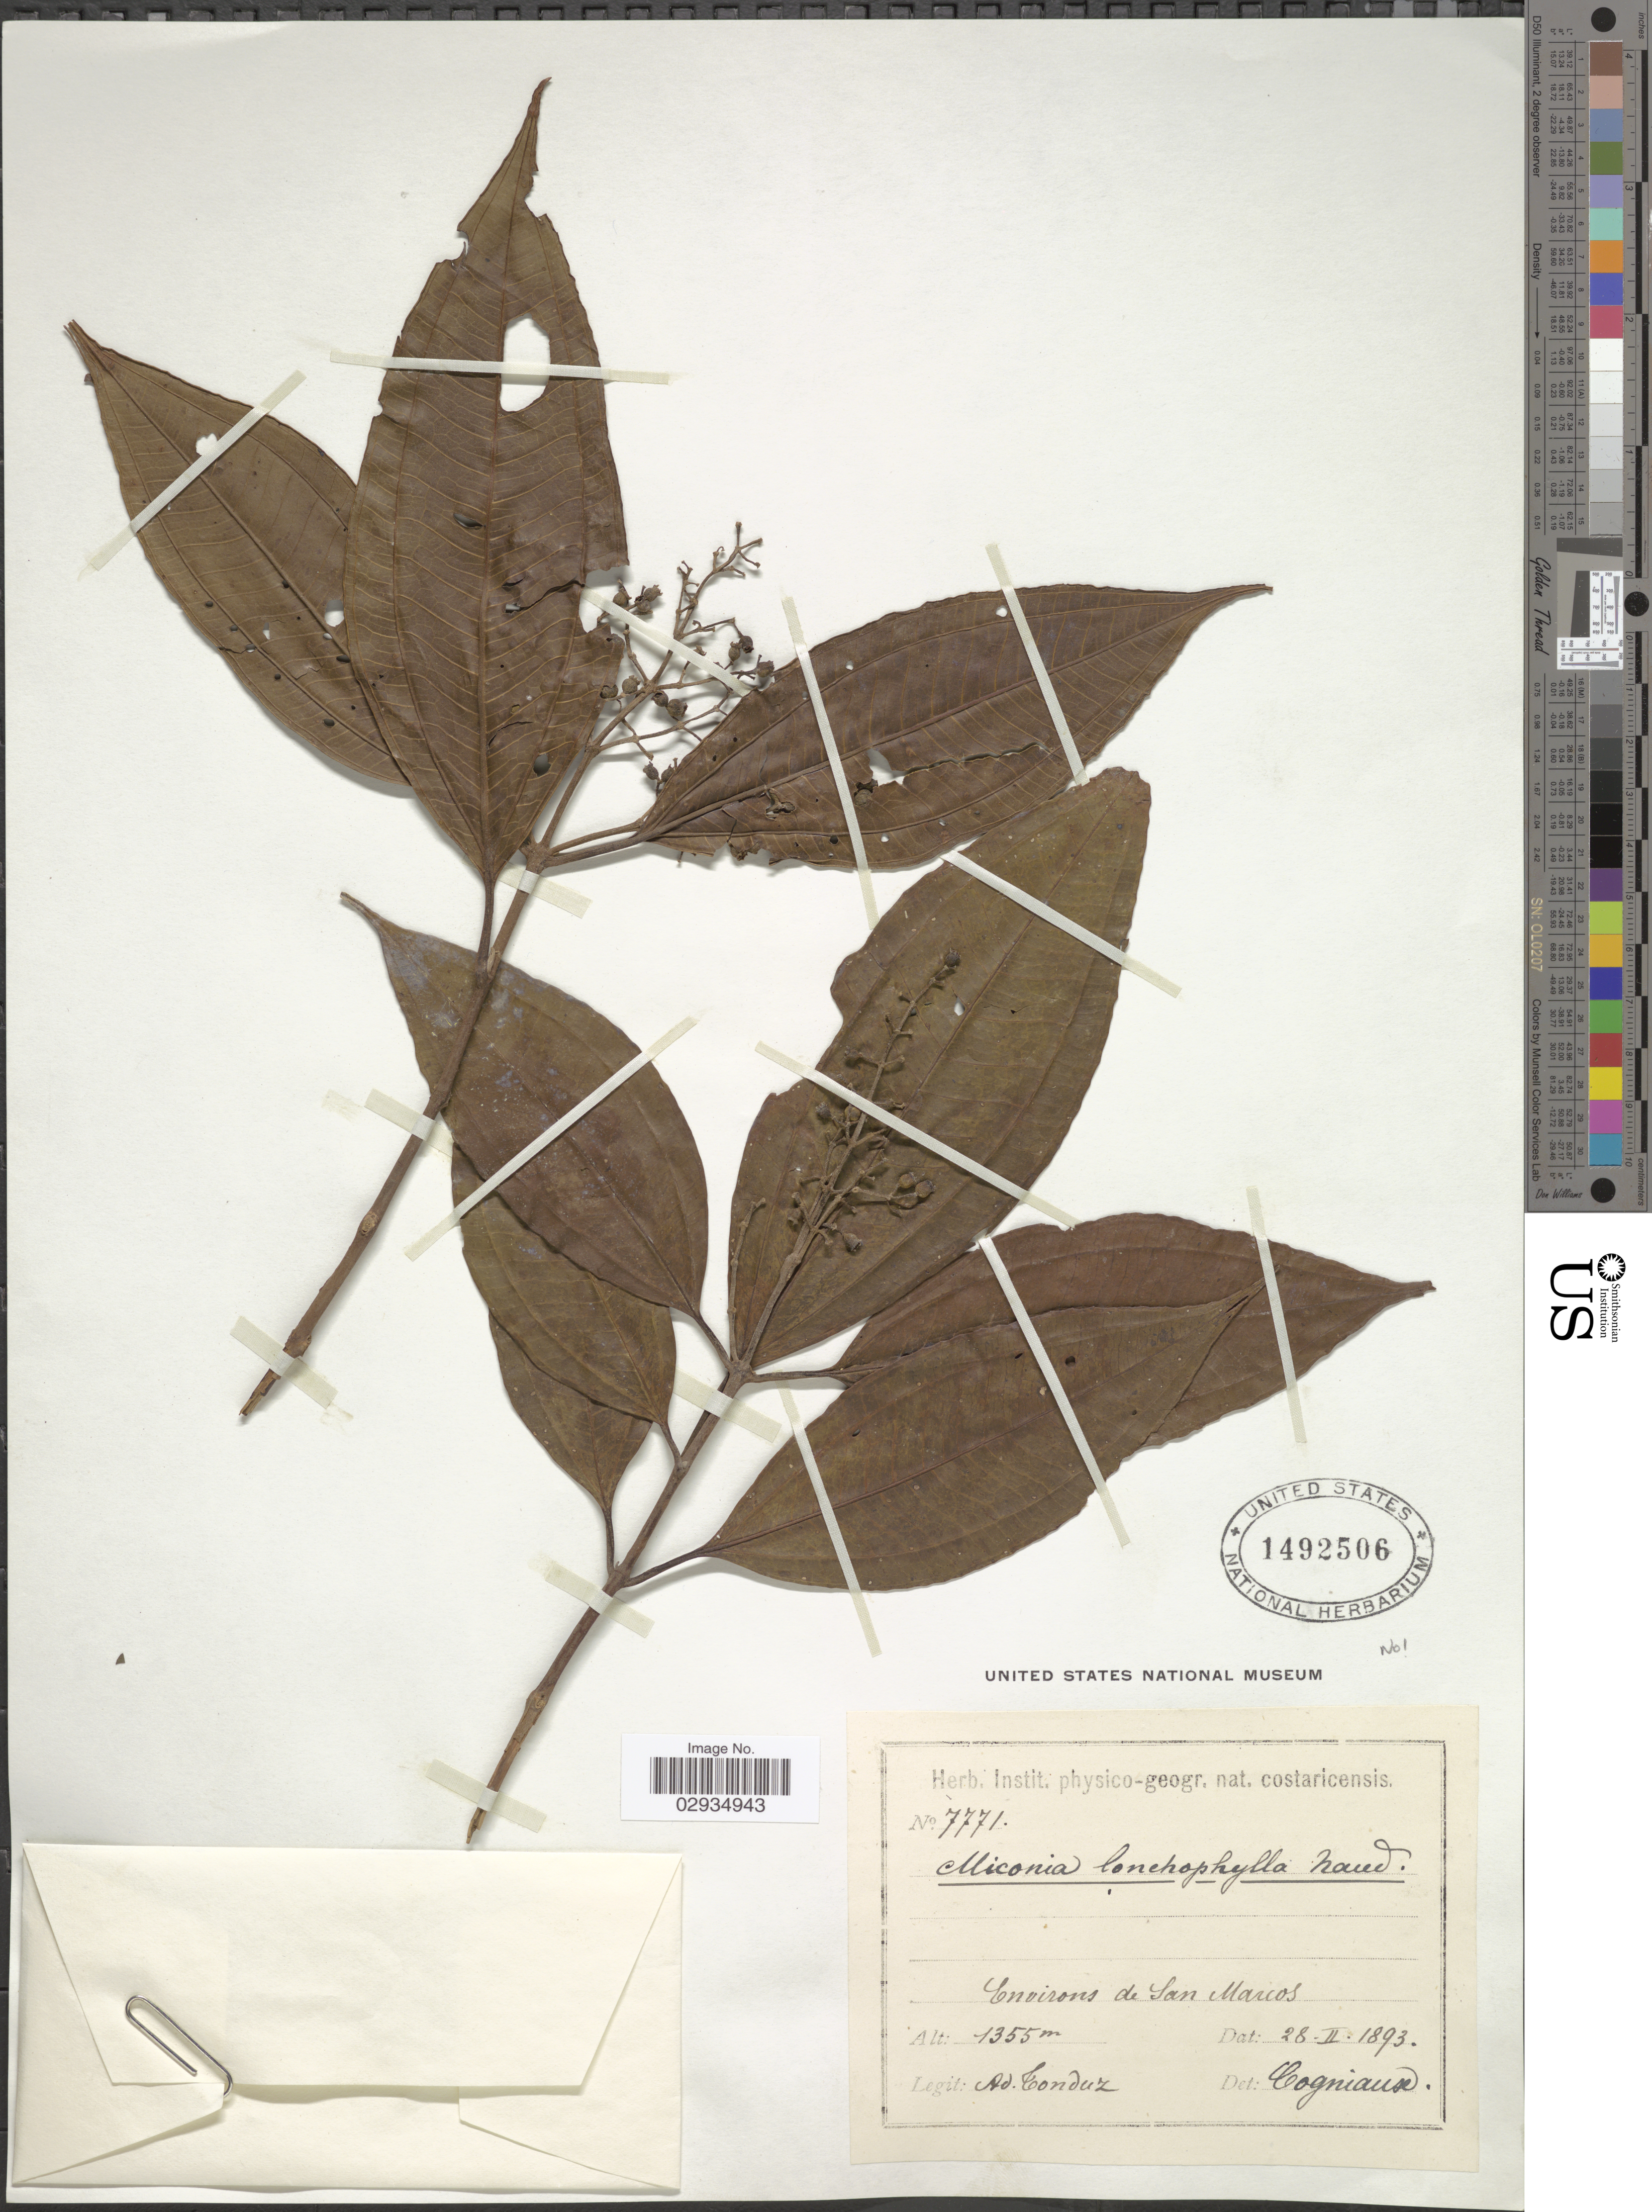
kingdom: Plantae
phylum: Tracheophyta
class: Magnoliopsida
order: Myrtales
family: Melastomataceae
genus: Miconia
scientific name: Miconia lonchophylla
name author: Naudin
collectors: A. Tonduz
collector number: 7771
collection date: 1893-02-28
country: Costa Rica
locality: Environs de San Marcos.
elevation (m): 1355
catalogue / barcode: US 1492506